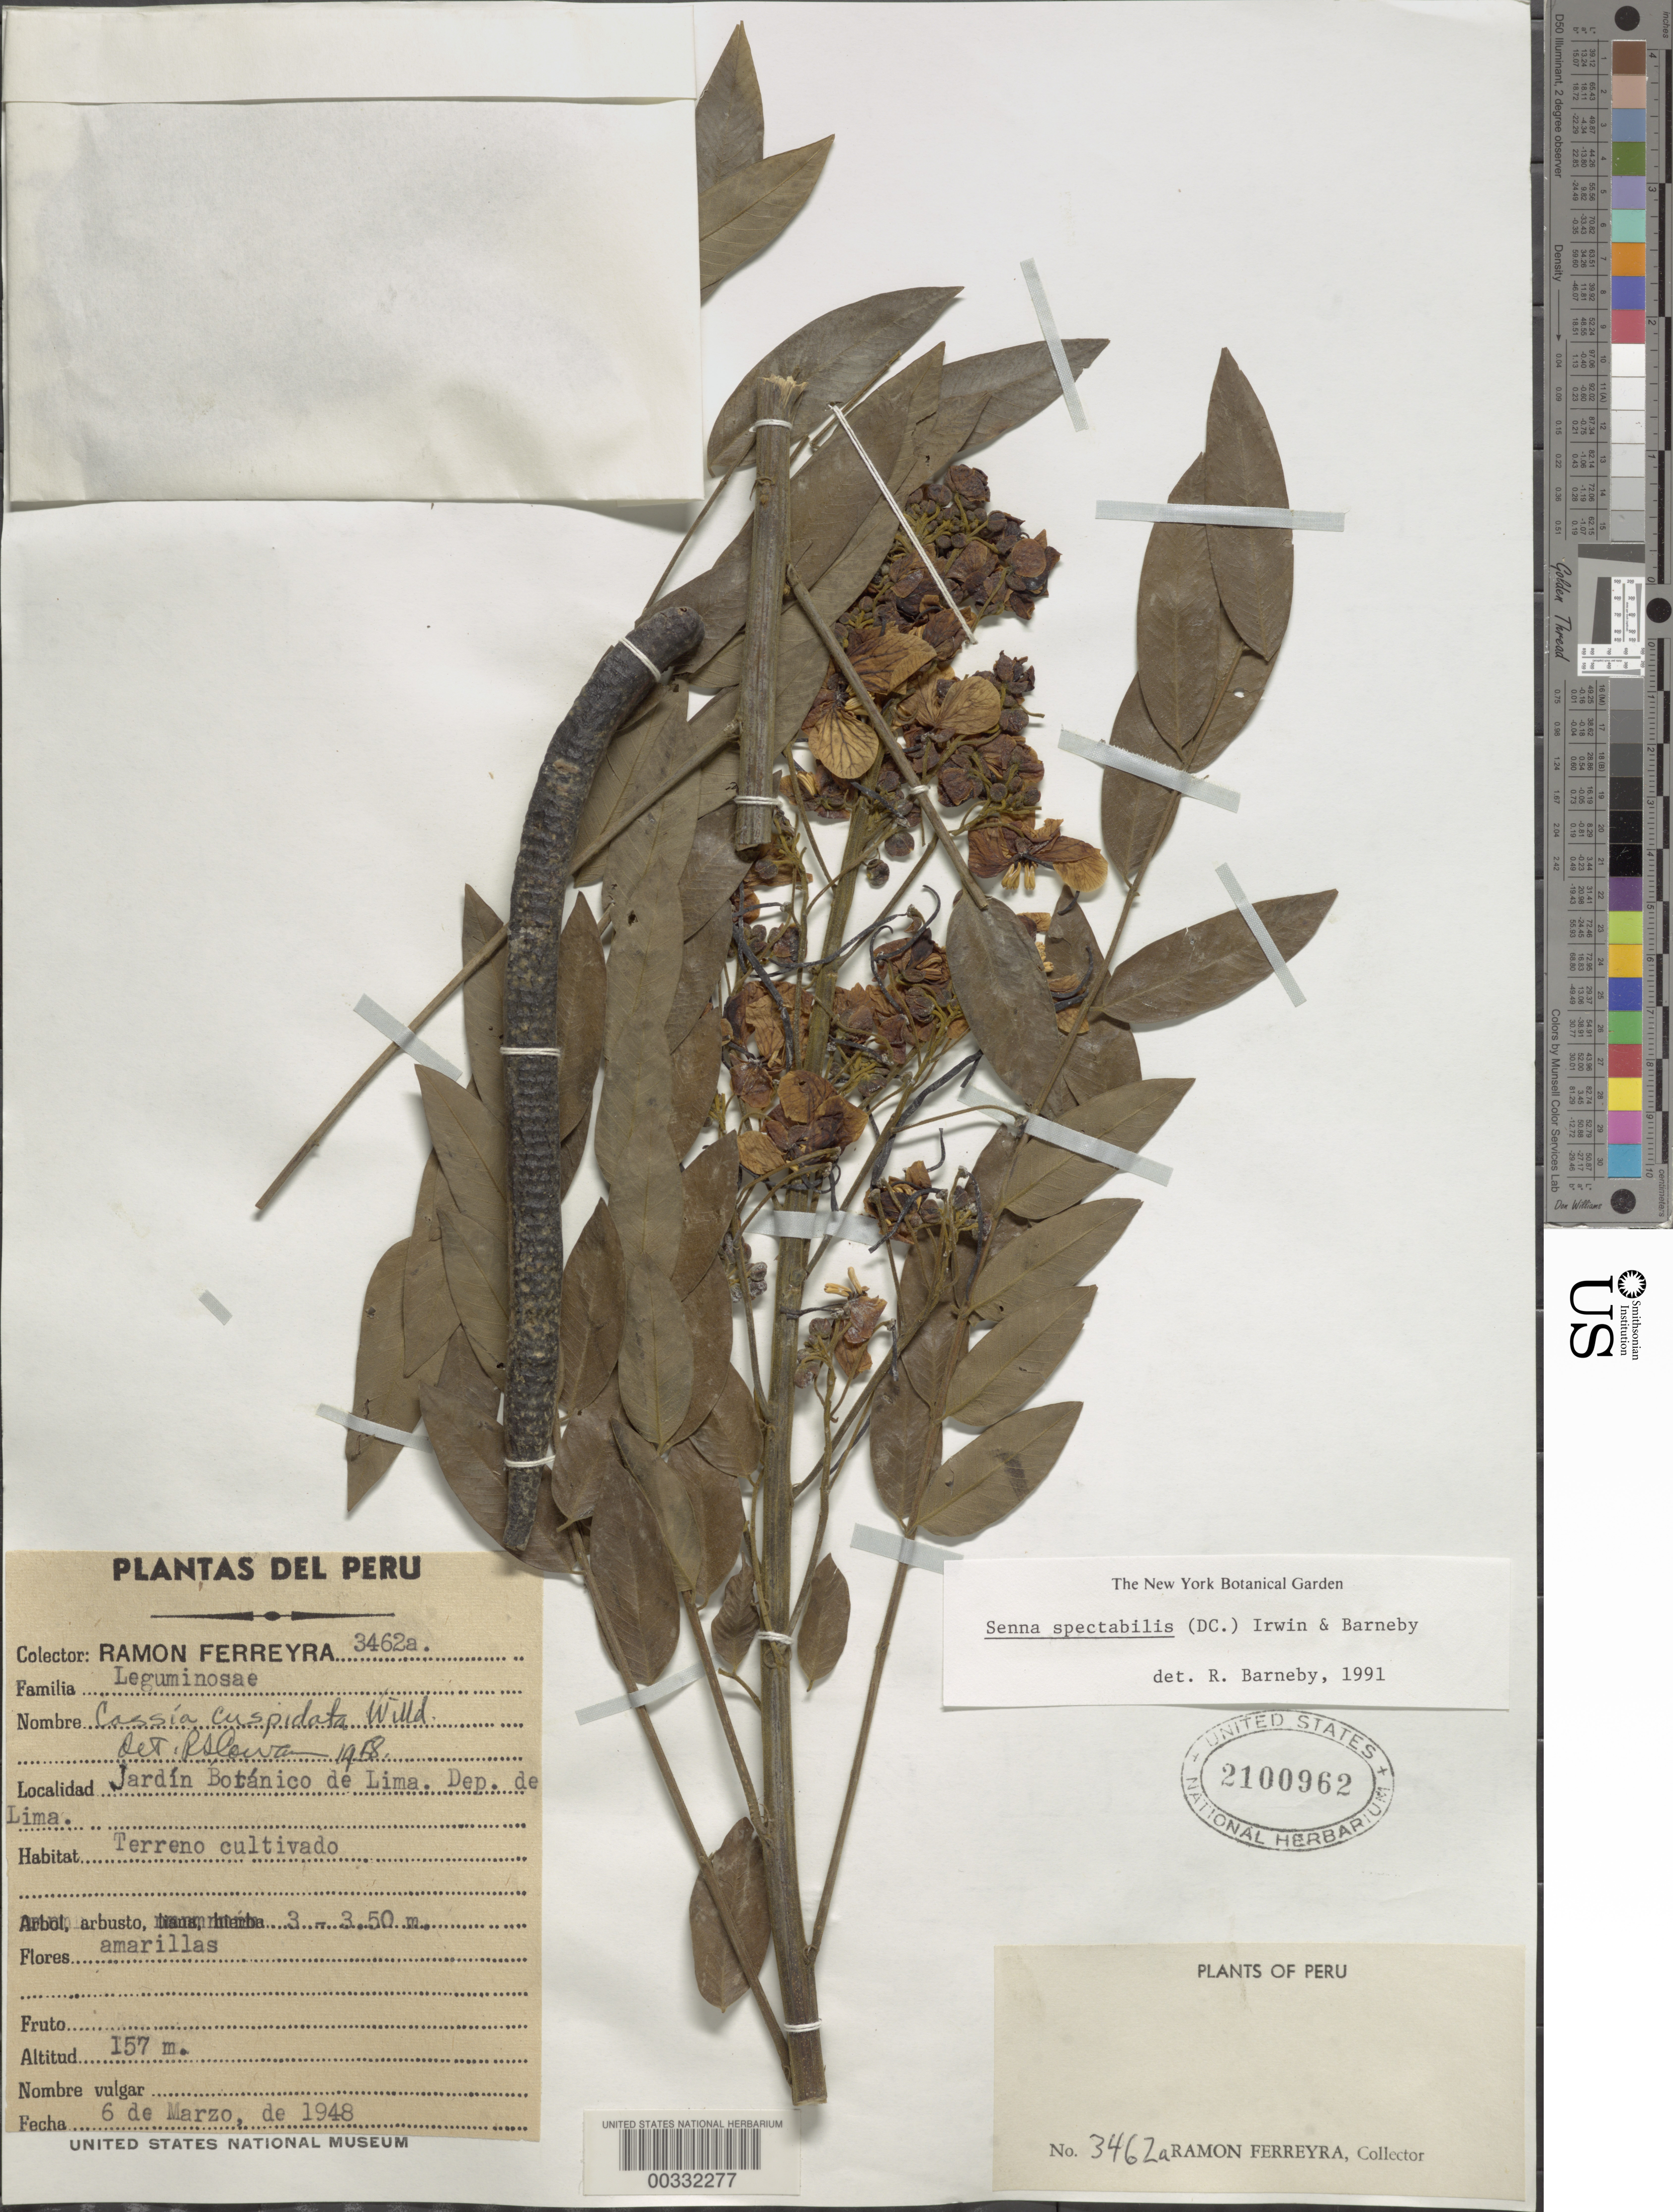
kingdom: Plantae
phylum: Tracheophyta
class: Magnoliopsida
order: Fabales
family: Fabaceae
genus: Senna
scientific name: Senna spectabilis var. spectabilis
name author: (DC.) H.S. Irwin & Barneby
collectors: R. A. Ferreyra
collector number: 3462a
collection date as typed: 06 Mar 1948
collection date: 1948-03-06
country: Peru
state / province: Lima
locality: Jardin botanico de lima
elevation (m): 157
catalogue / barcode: US 2100962